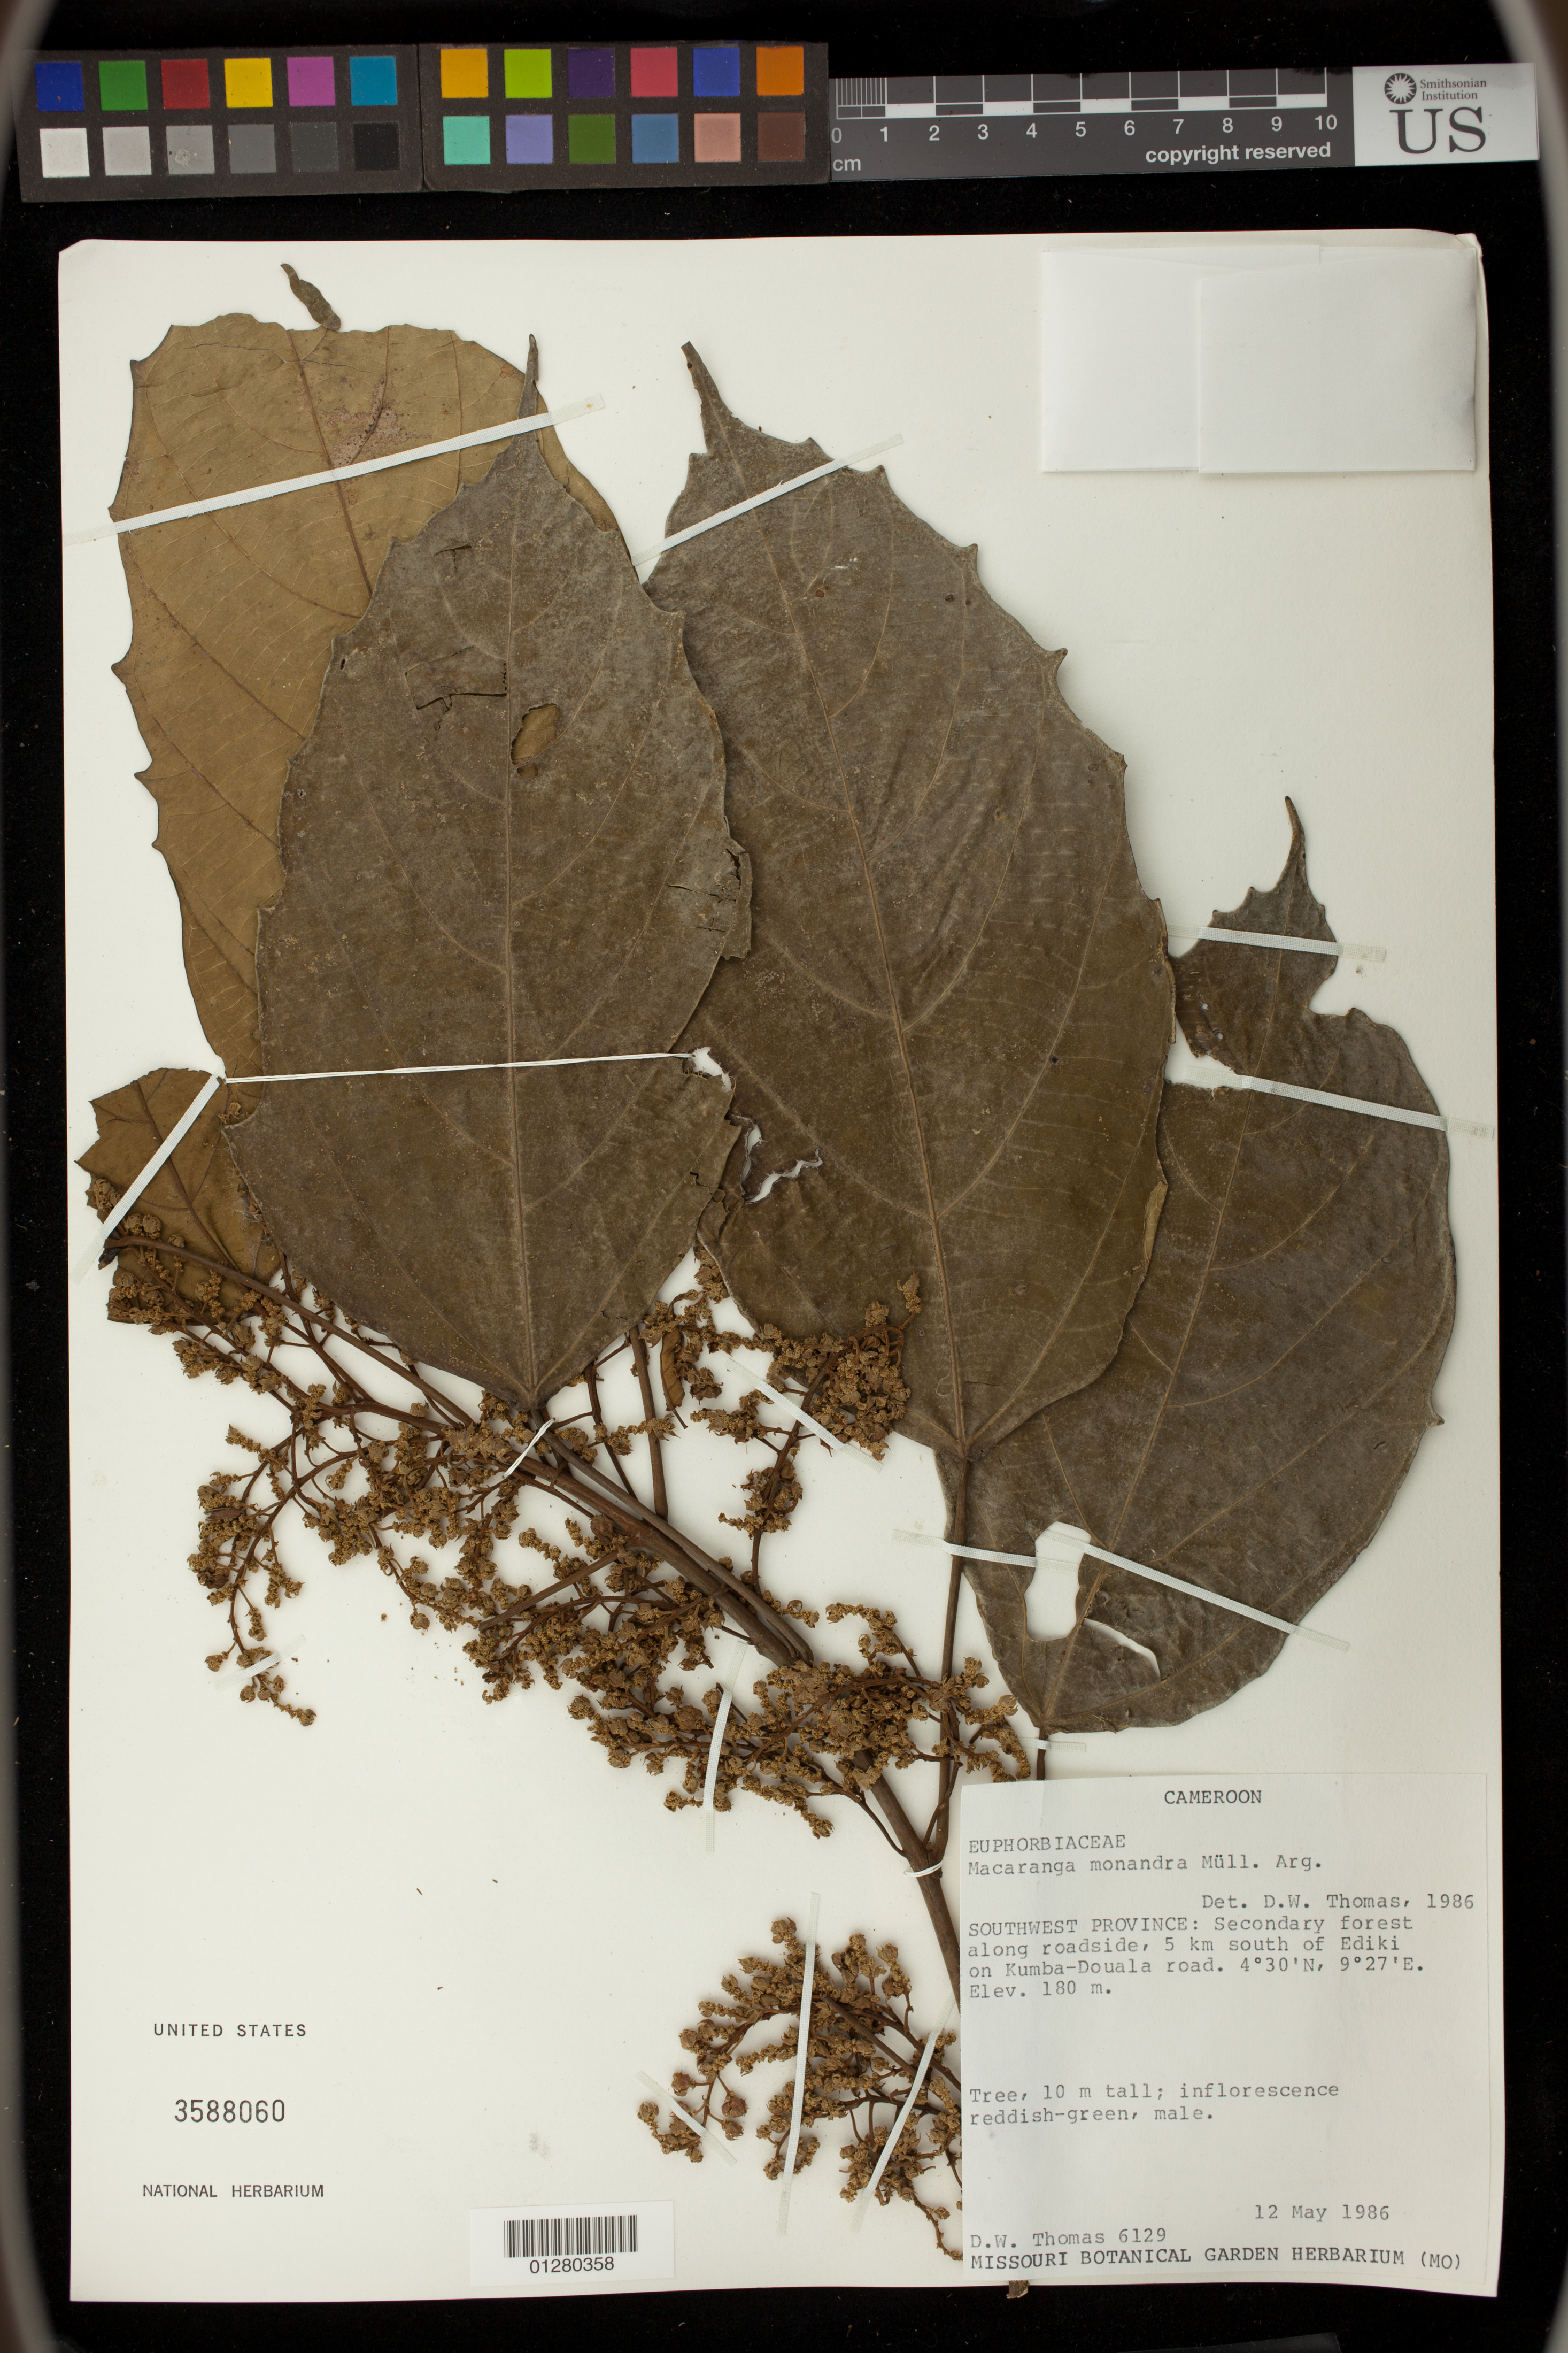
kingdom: Plantae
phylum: Tracheophyta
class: Magnoliopsida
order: Malpighiales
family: Euphorbiaceae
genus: Macaranga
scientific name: Macaranga monandra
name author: Müll. Arg.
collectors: D. W. Thomas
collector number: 6129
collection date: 1986-05-12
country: Cameroon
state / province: Sud-Ouest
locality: along roadside, 5 km south of Ediki on Kumba-Douala road.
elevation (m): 180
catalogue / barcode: US 3588060